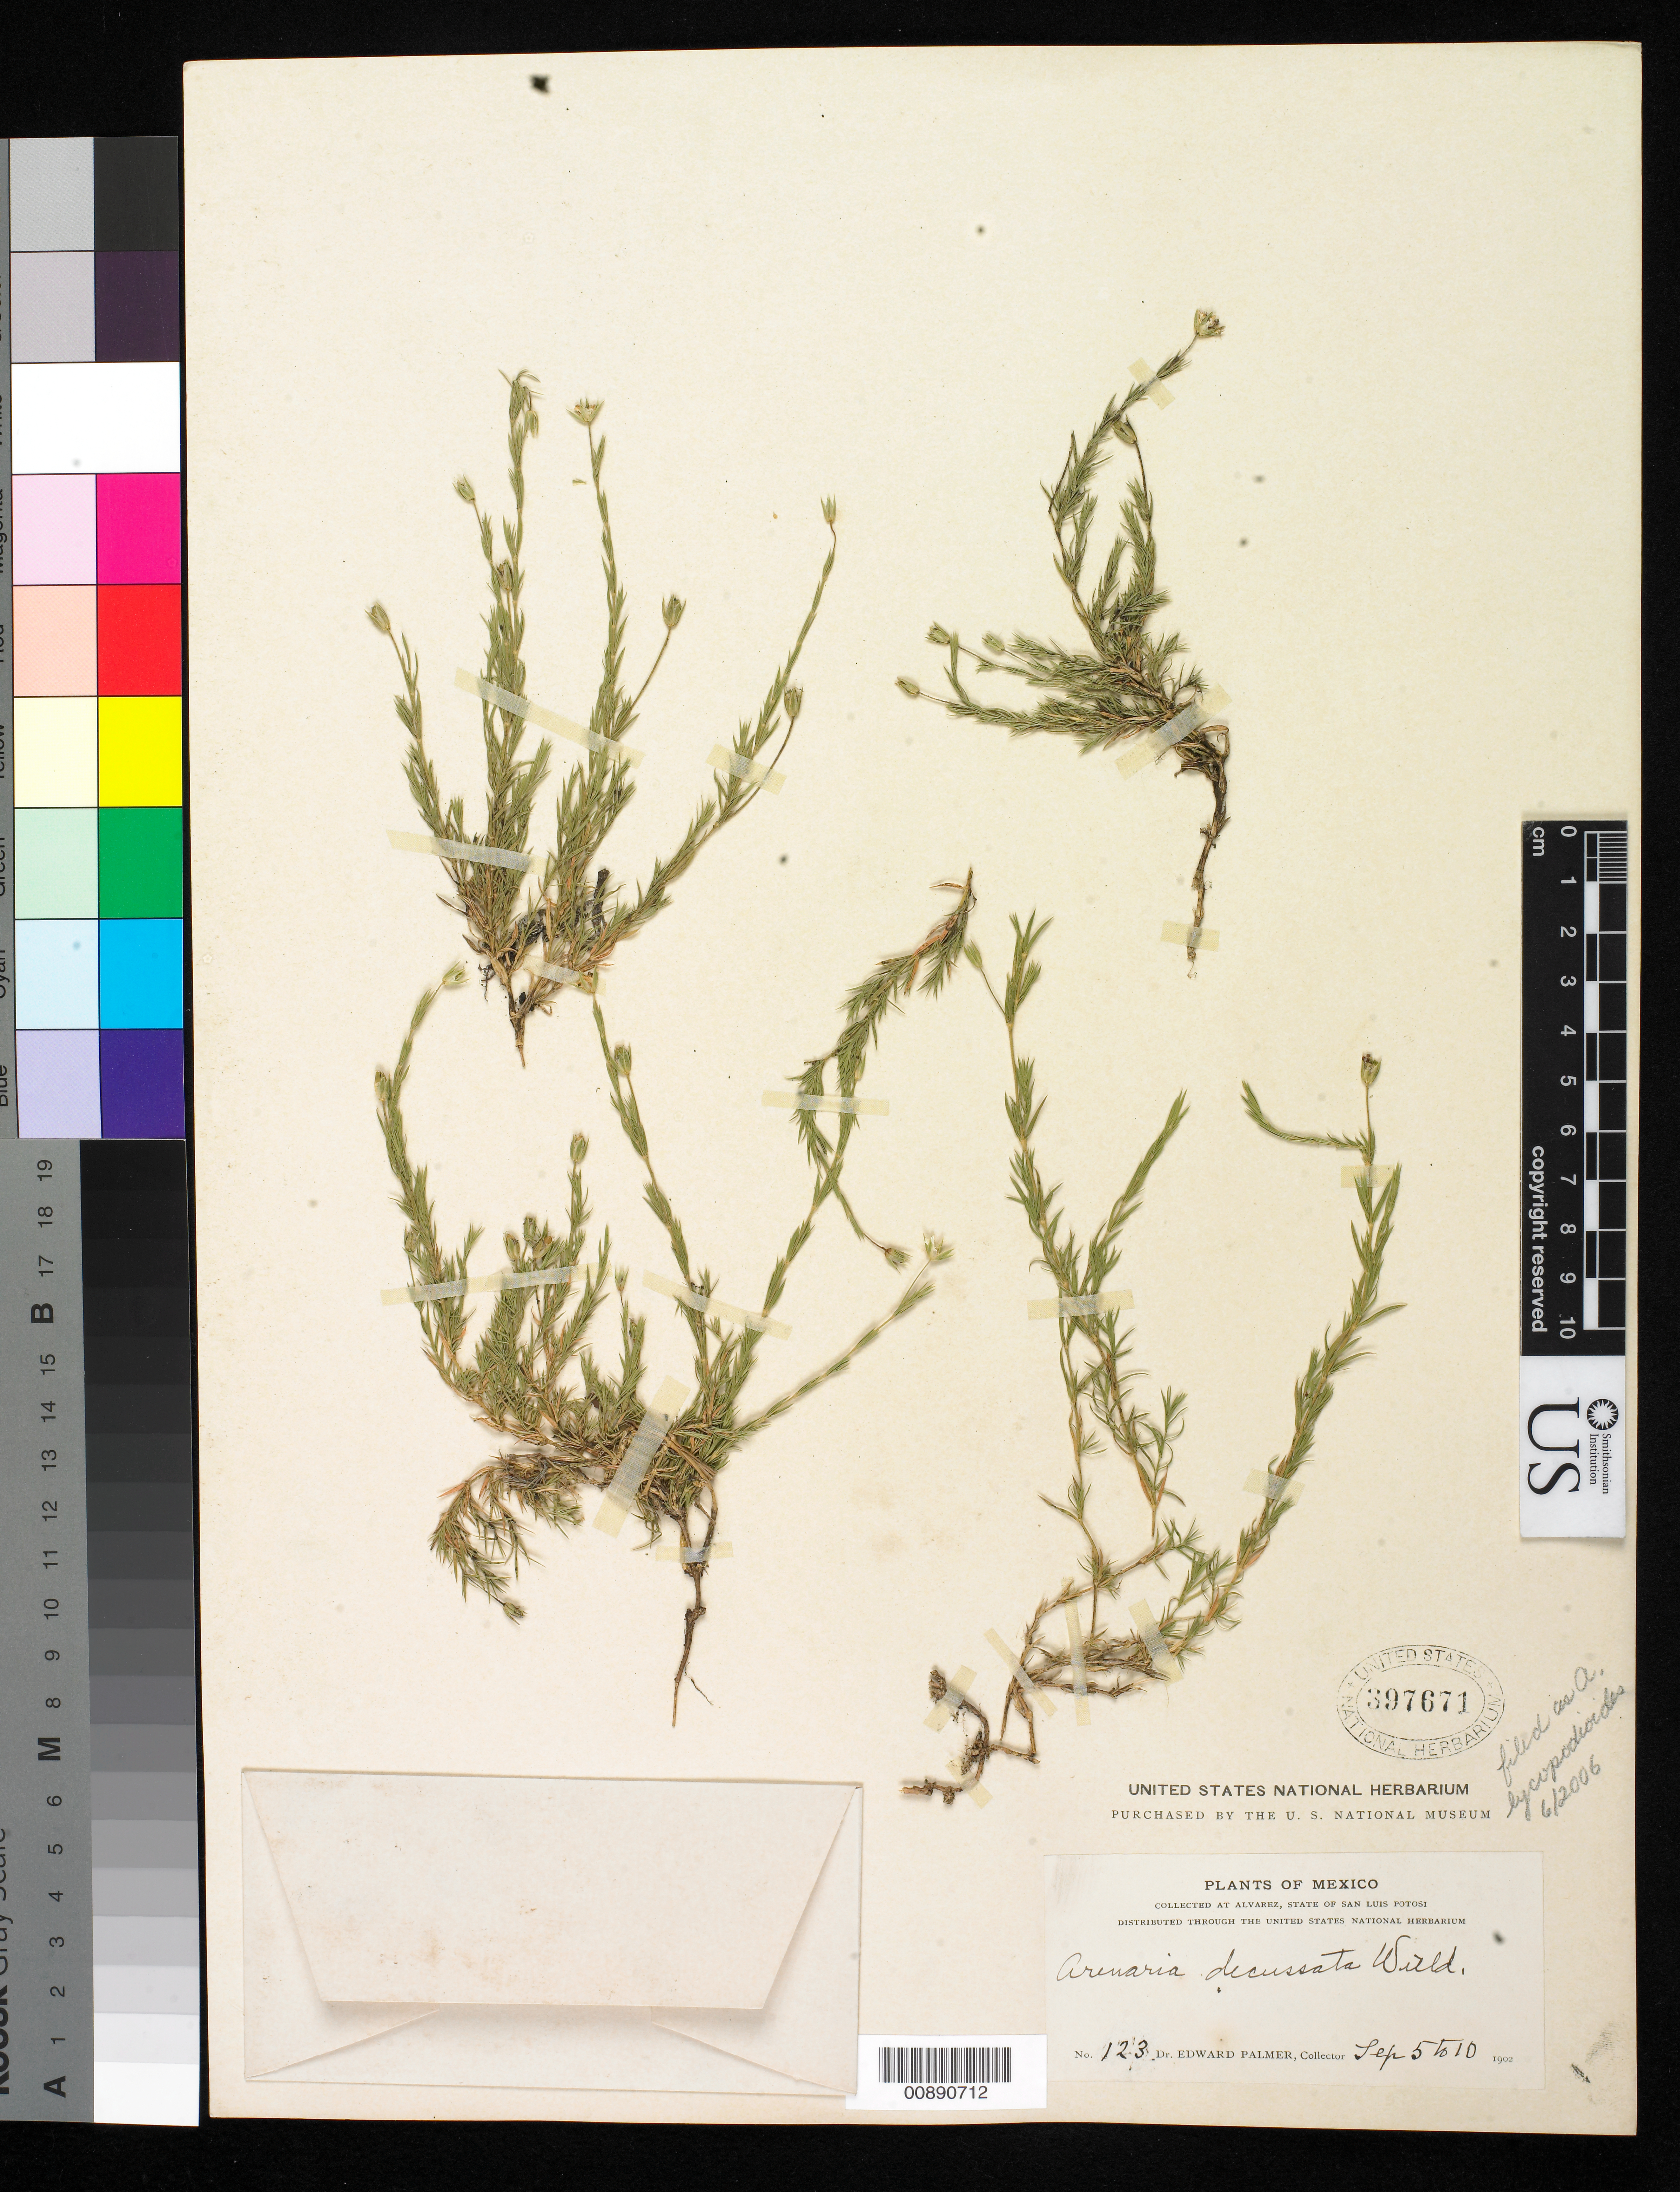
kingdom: Plantae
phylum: Tracheophyta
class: Magnoliopsida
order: Caryophyllales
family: Caryophyllaceae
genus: Arenaria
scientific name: Arenaria lycopodioides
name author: Willd. ex Schltdl.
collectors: E. Palmer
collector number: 123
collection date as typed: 05 Sep 1902 to 10 Sep 1902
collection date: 1902-09-05/1902-09-10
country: Mexico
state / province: San Luis Potosí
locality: Alvarez, San Luis Potosí.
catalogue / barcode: US 397671